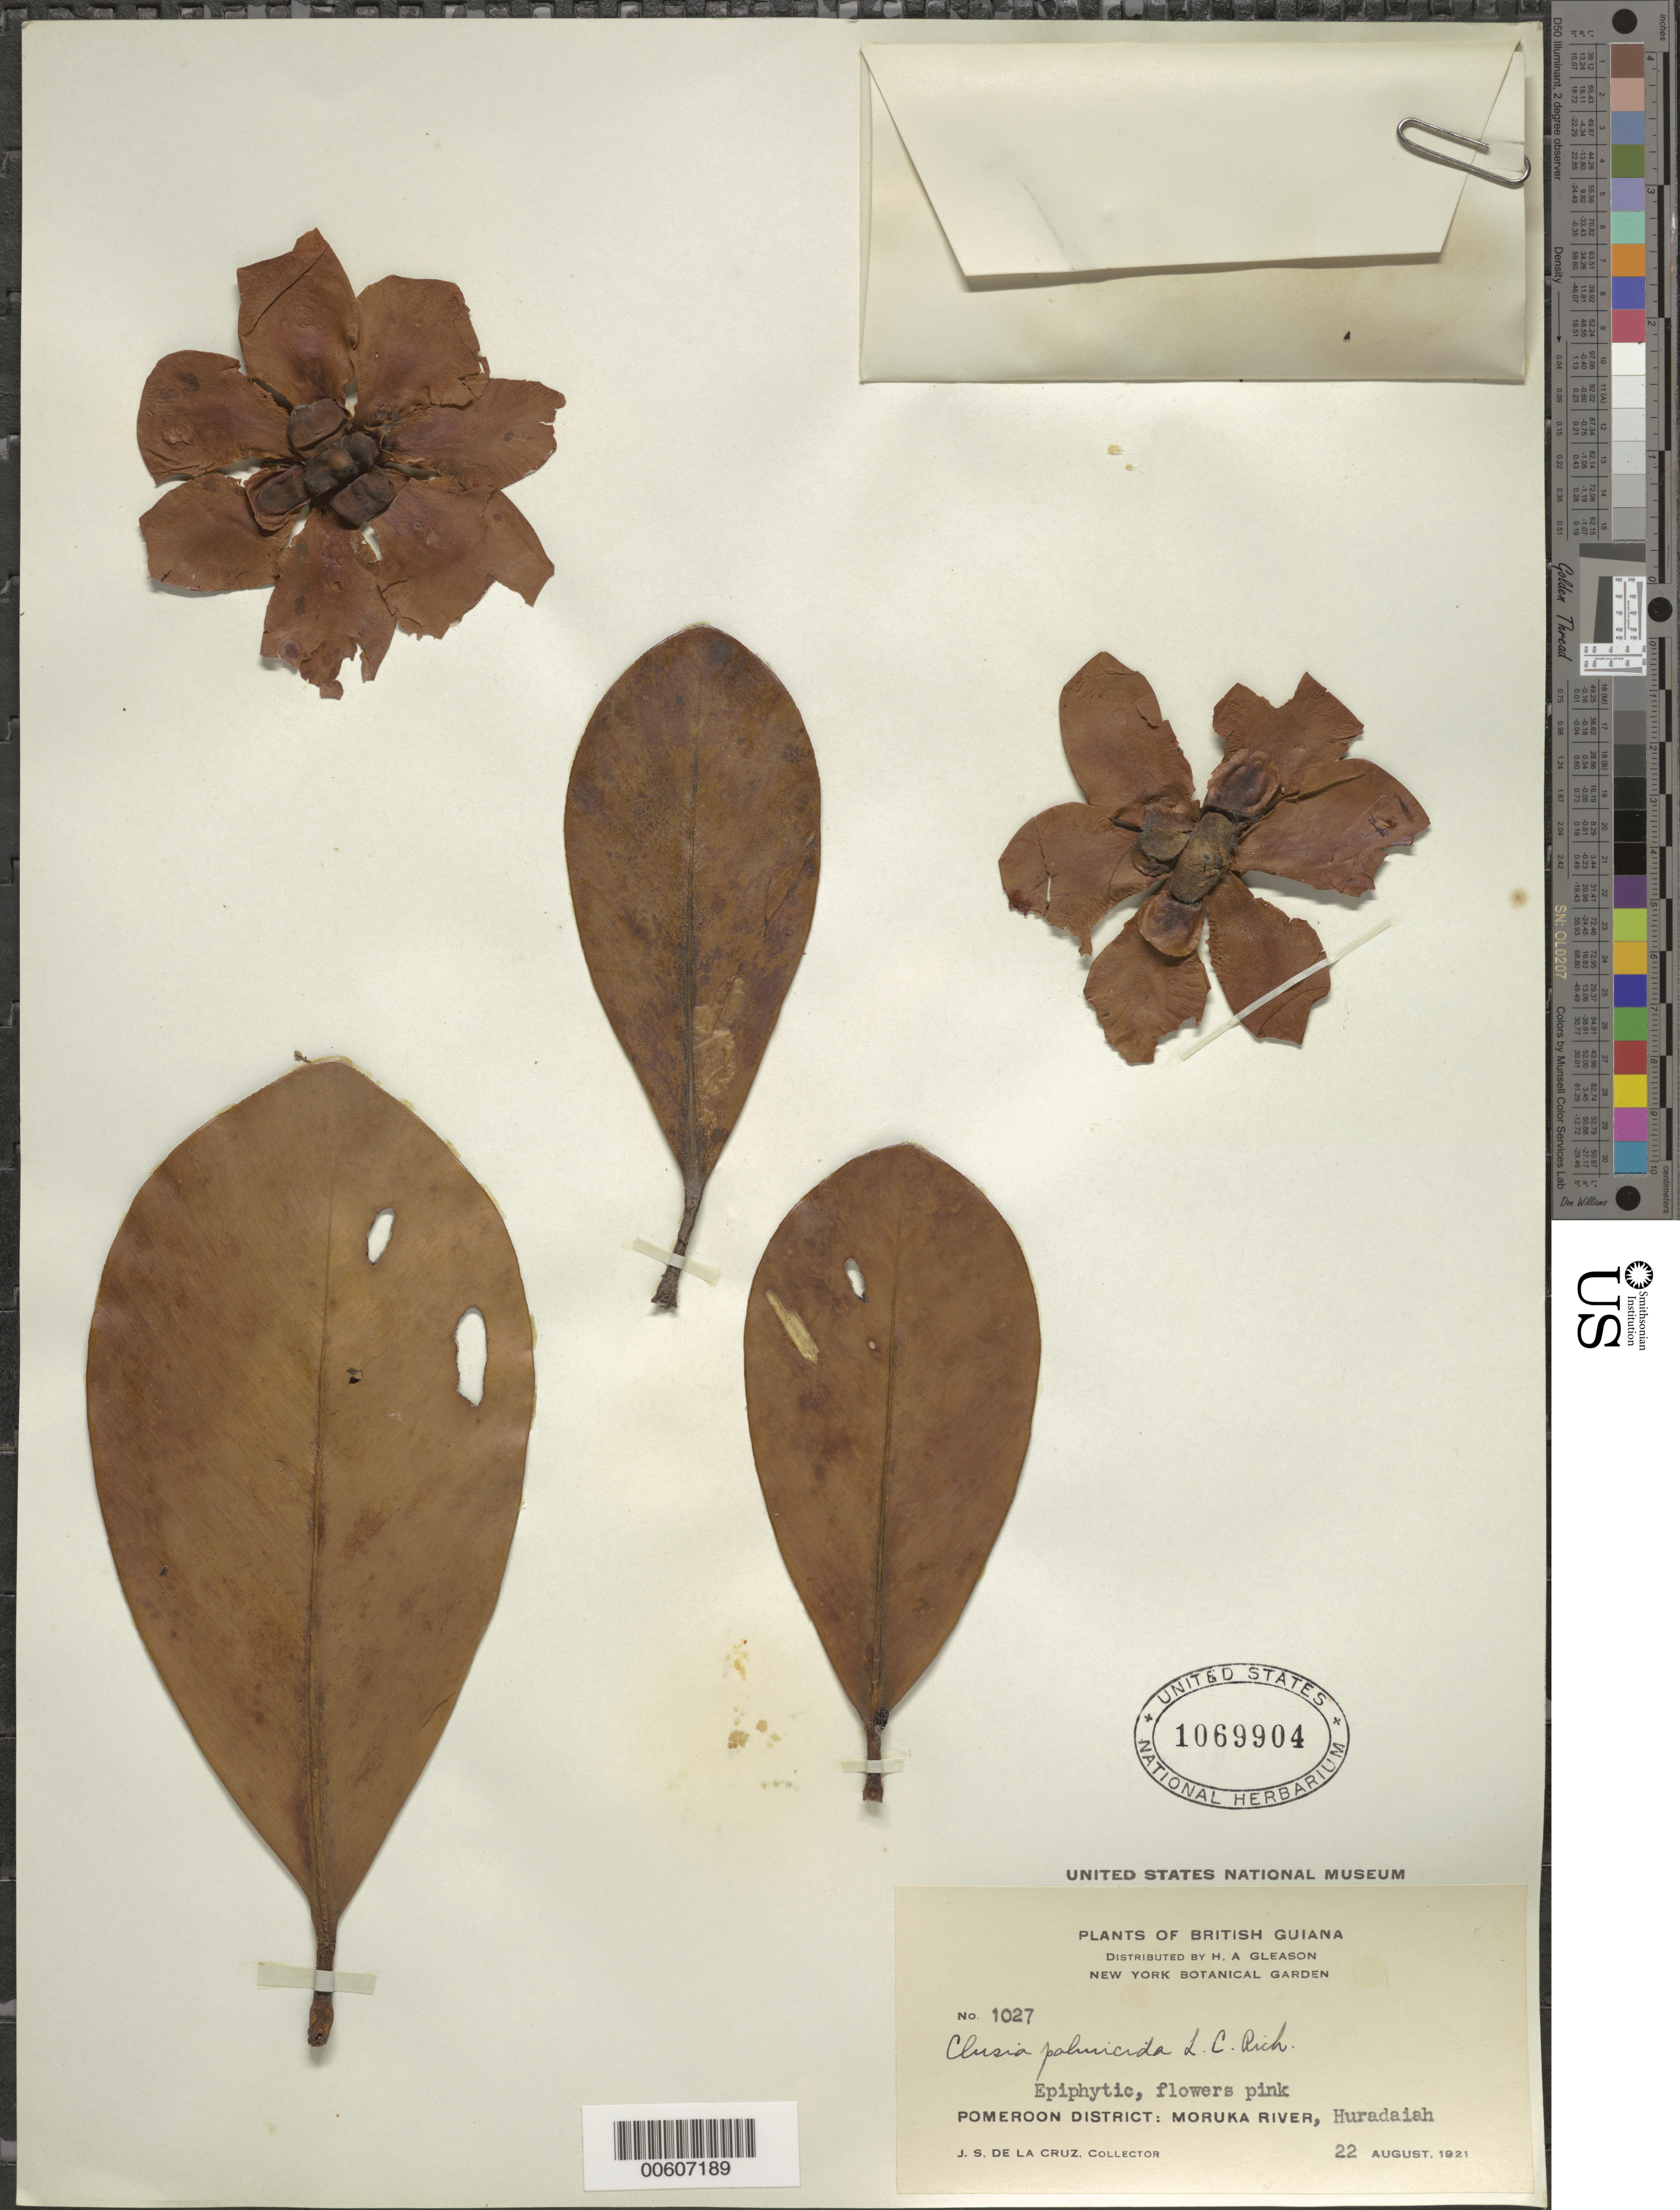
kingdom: Plantae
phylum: Tracheophyta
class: Magnoliopsida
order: Malpighiales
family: Clusiaceae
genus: Clusia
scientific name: Clusia palmicida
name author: Rich.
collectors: J. S. de la Cruz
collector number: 1027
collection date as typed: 22-Aug-21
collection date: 1921-08-22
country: Guyana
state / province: Barima-Waini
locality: Moruka R., Huradaiah; Pomeroon Dist.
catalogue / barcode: US 1069904